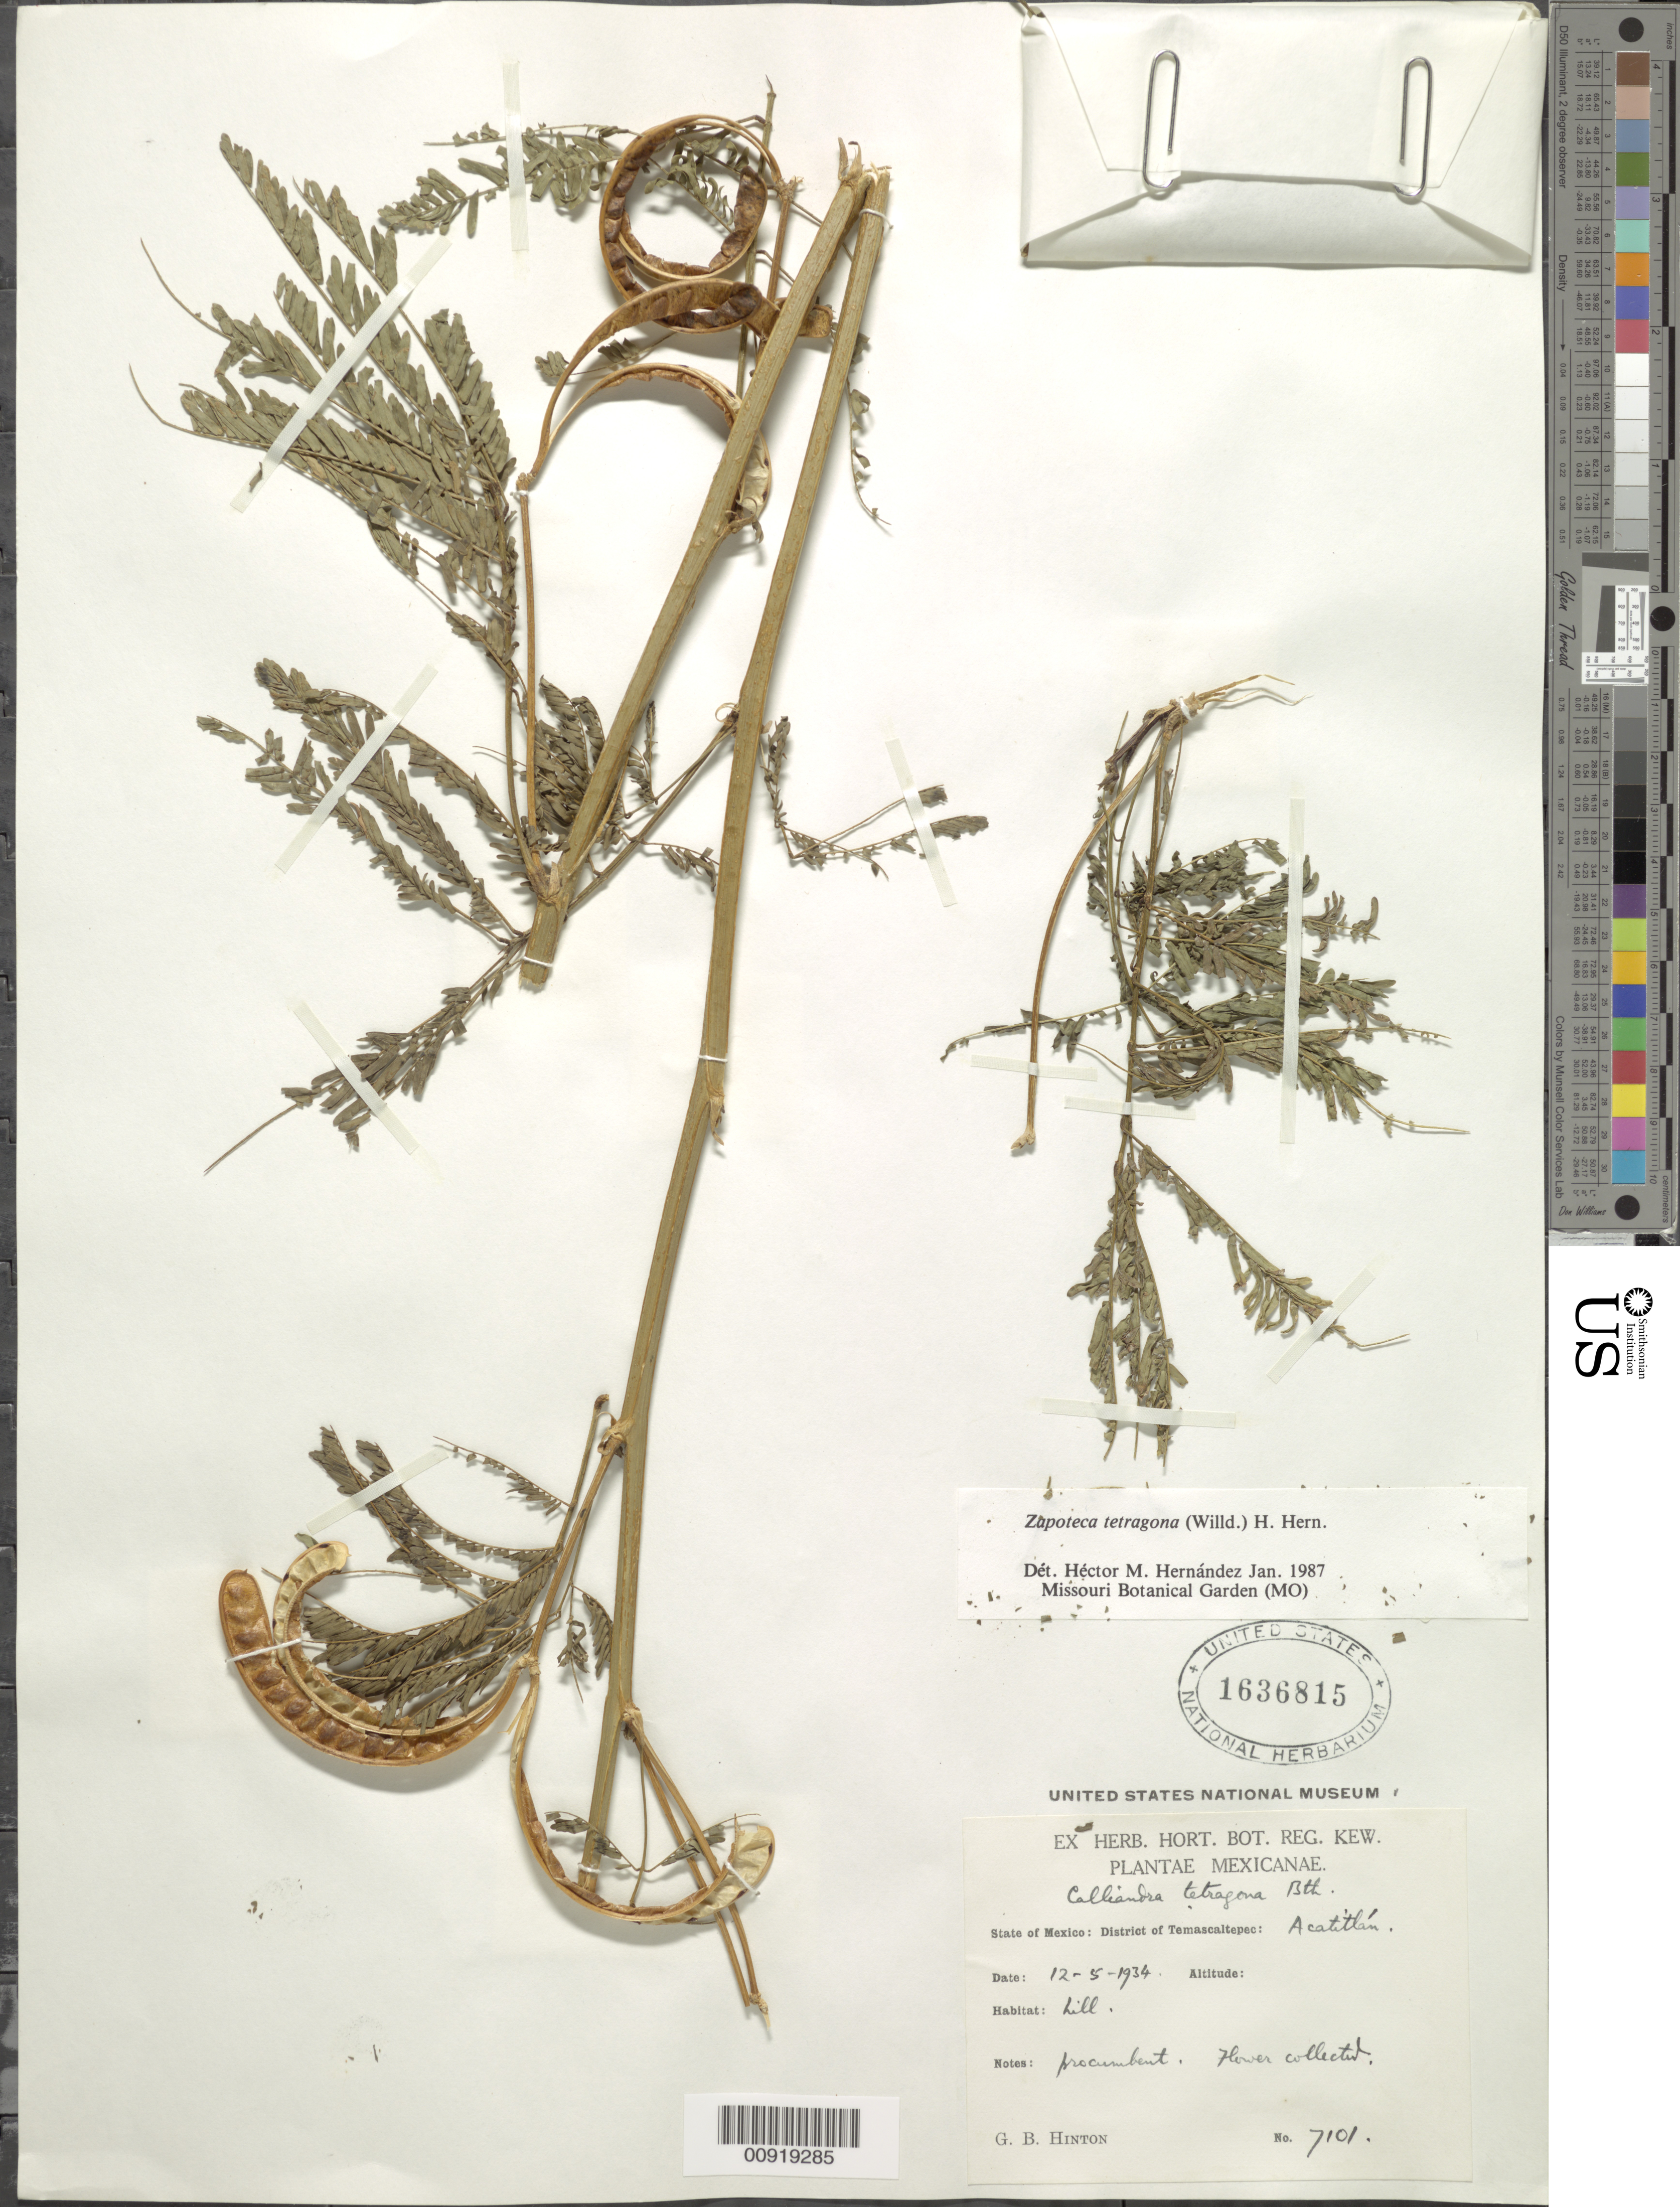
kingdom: Plantae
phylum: Tracheophyta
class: Magnoliopsida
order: Fabales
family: Fabaceae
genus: Zapoteca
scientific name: Zapoteca tetragona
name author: (Willd.) H.M. Hern.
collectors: G. B. Hinton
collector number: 7101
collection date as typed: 05 Dec 1934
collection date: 1934-12-05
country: Mexico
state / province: México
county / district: Temascaltepec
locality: State of Mexico: District of Temascaltepec: Acatitlán.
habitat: Hill.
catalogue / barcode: US 1636815